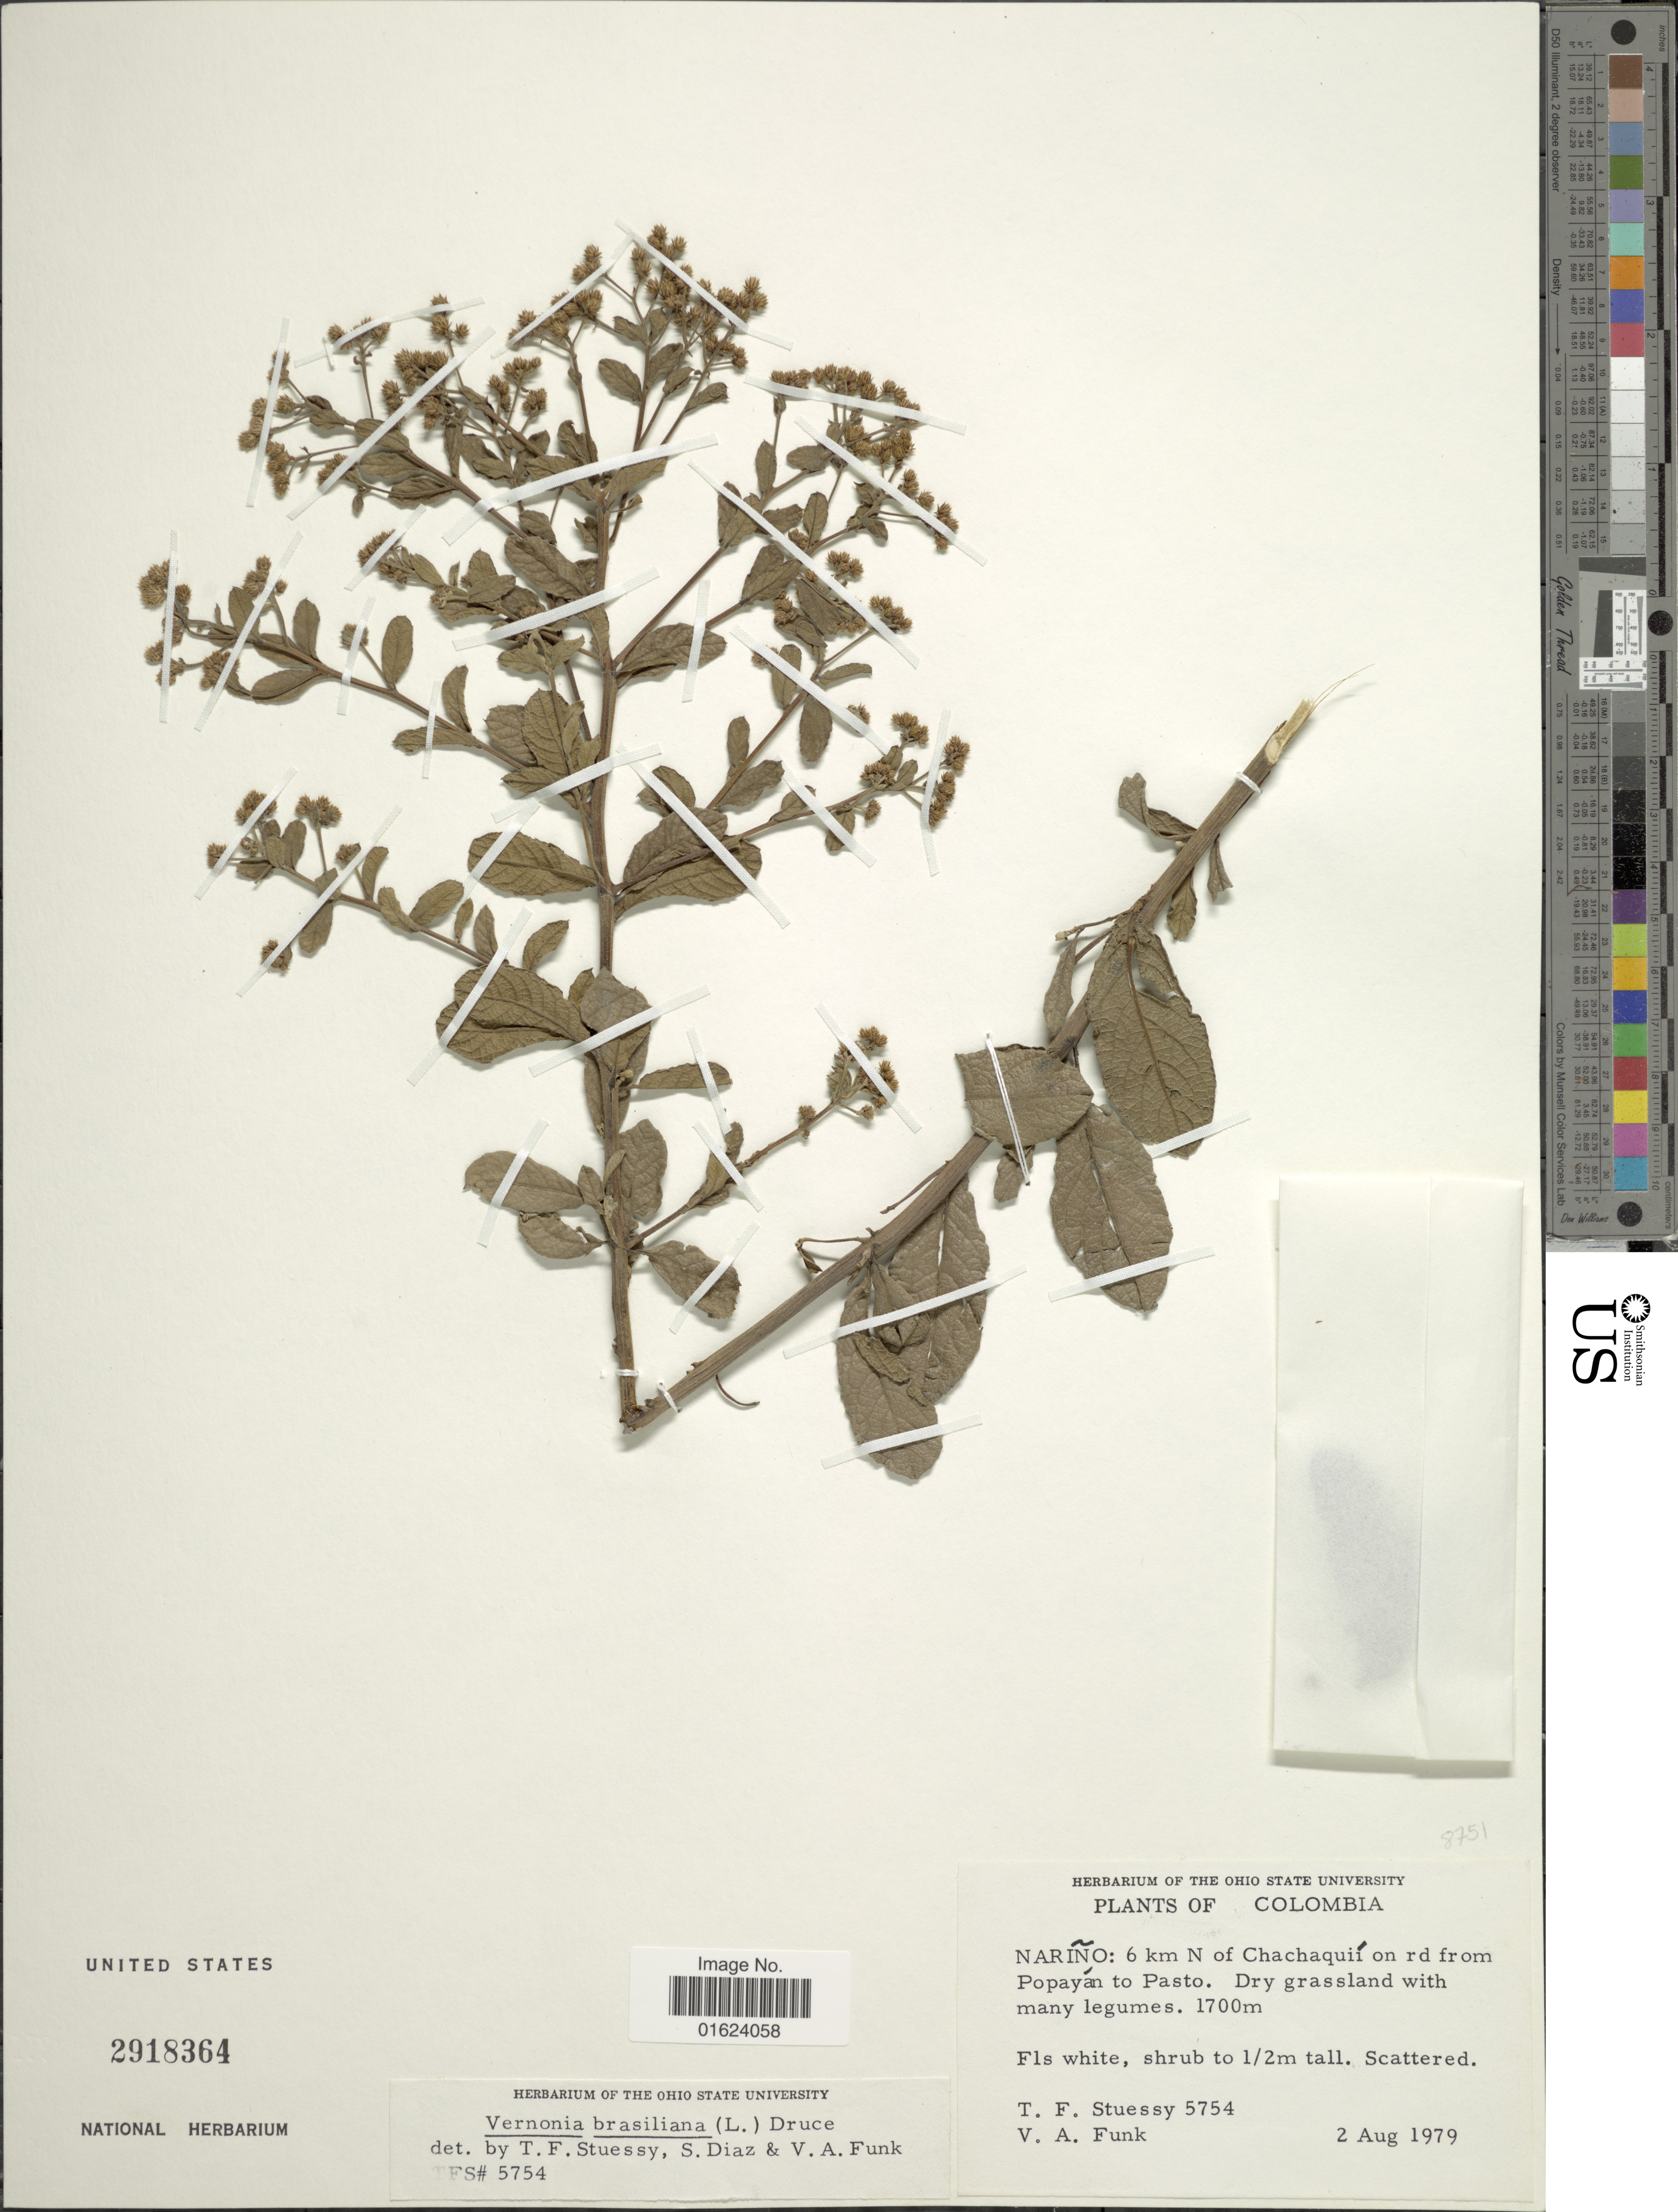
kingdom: Plantae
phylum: Tracheophyta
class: Magnoliopsida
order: Asterales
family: Asteraceae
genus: Vernonia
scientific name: Vernonia brasiliana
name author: (L.) Druce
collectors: T. Stuessy & V. Funk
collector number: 5754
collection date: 1979-08-02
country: Colombia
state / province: Nariño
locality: Narino: 6 kms N of Chachaquii on rd from Popayan to Pasto.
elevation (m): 1700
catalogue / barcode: US 2918364